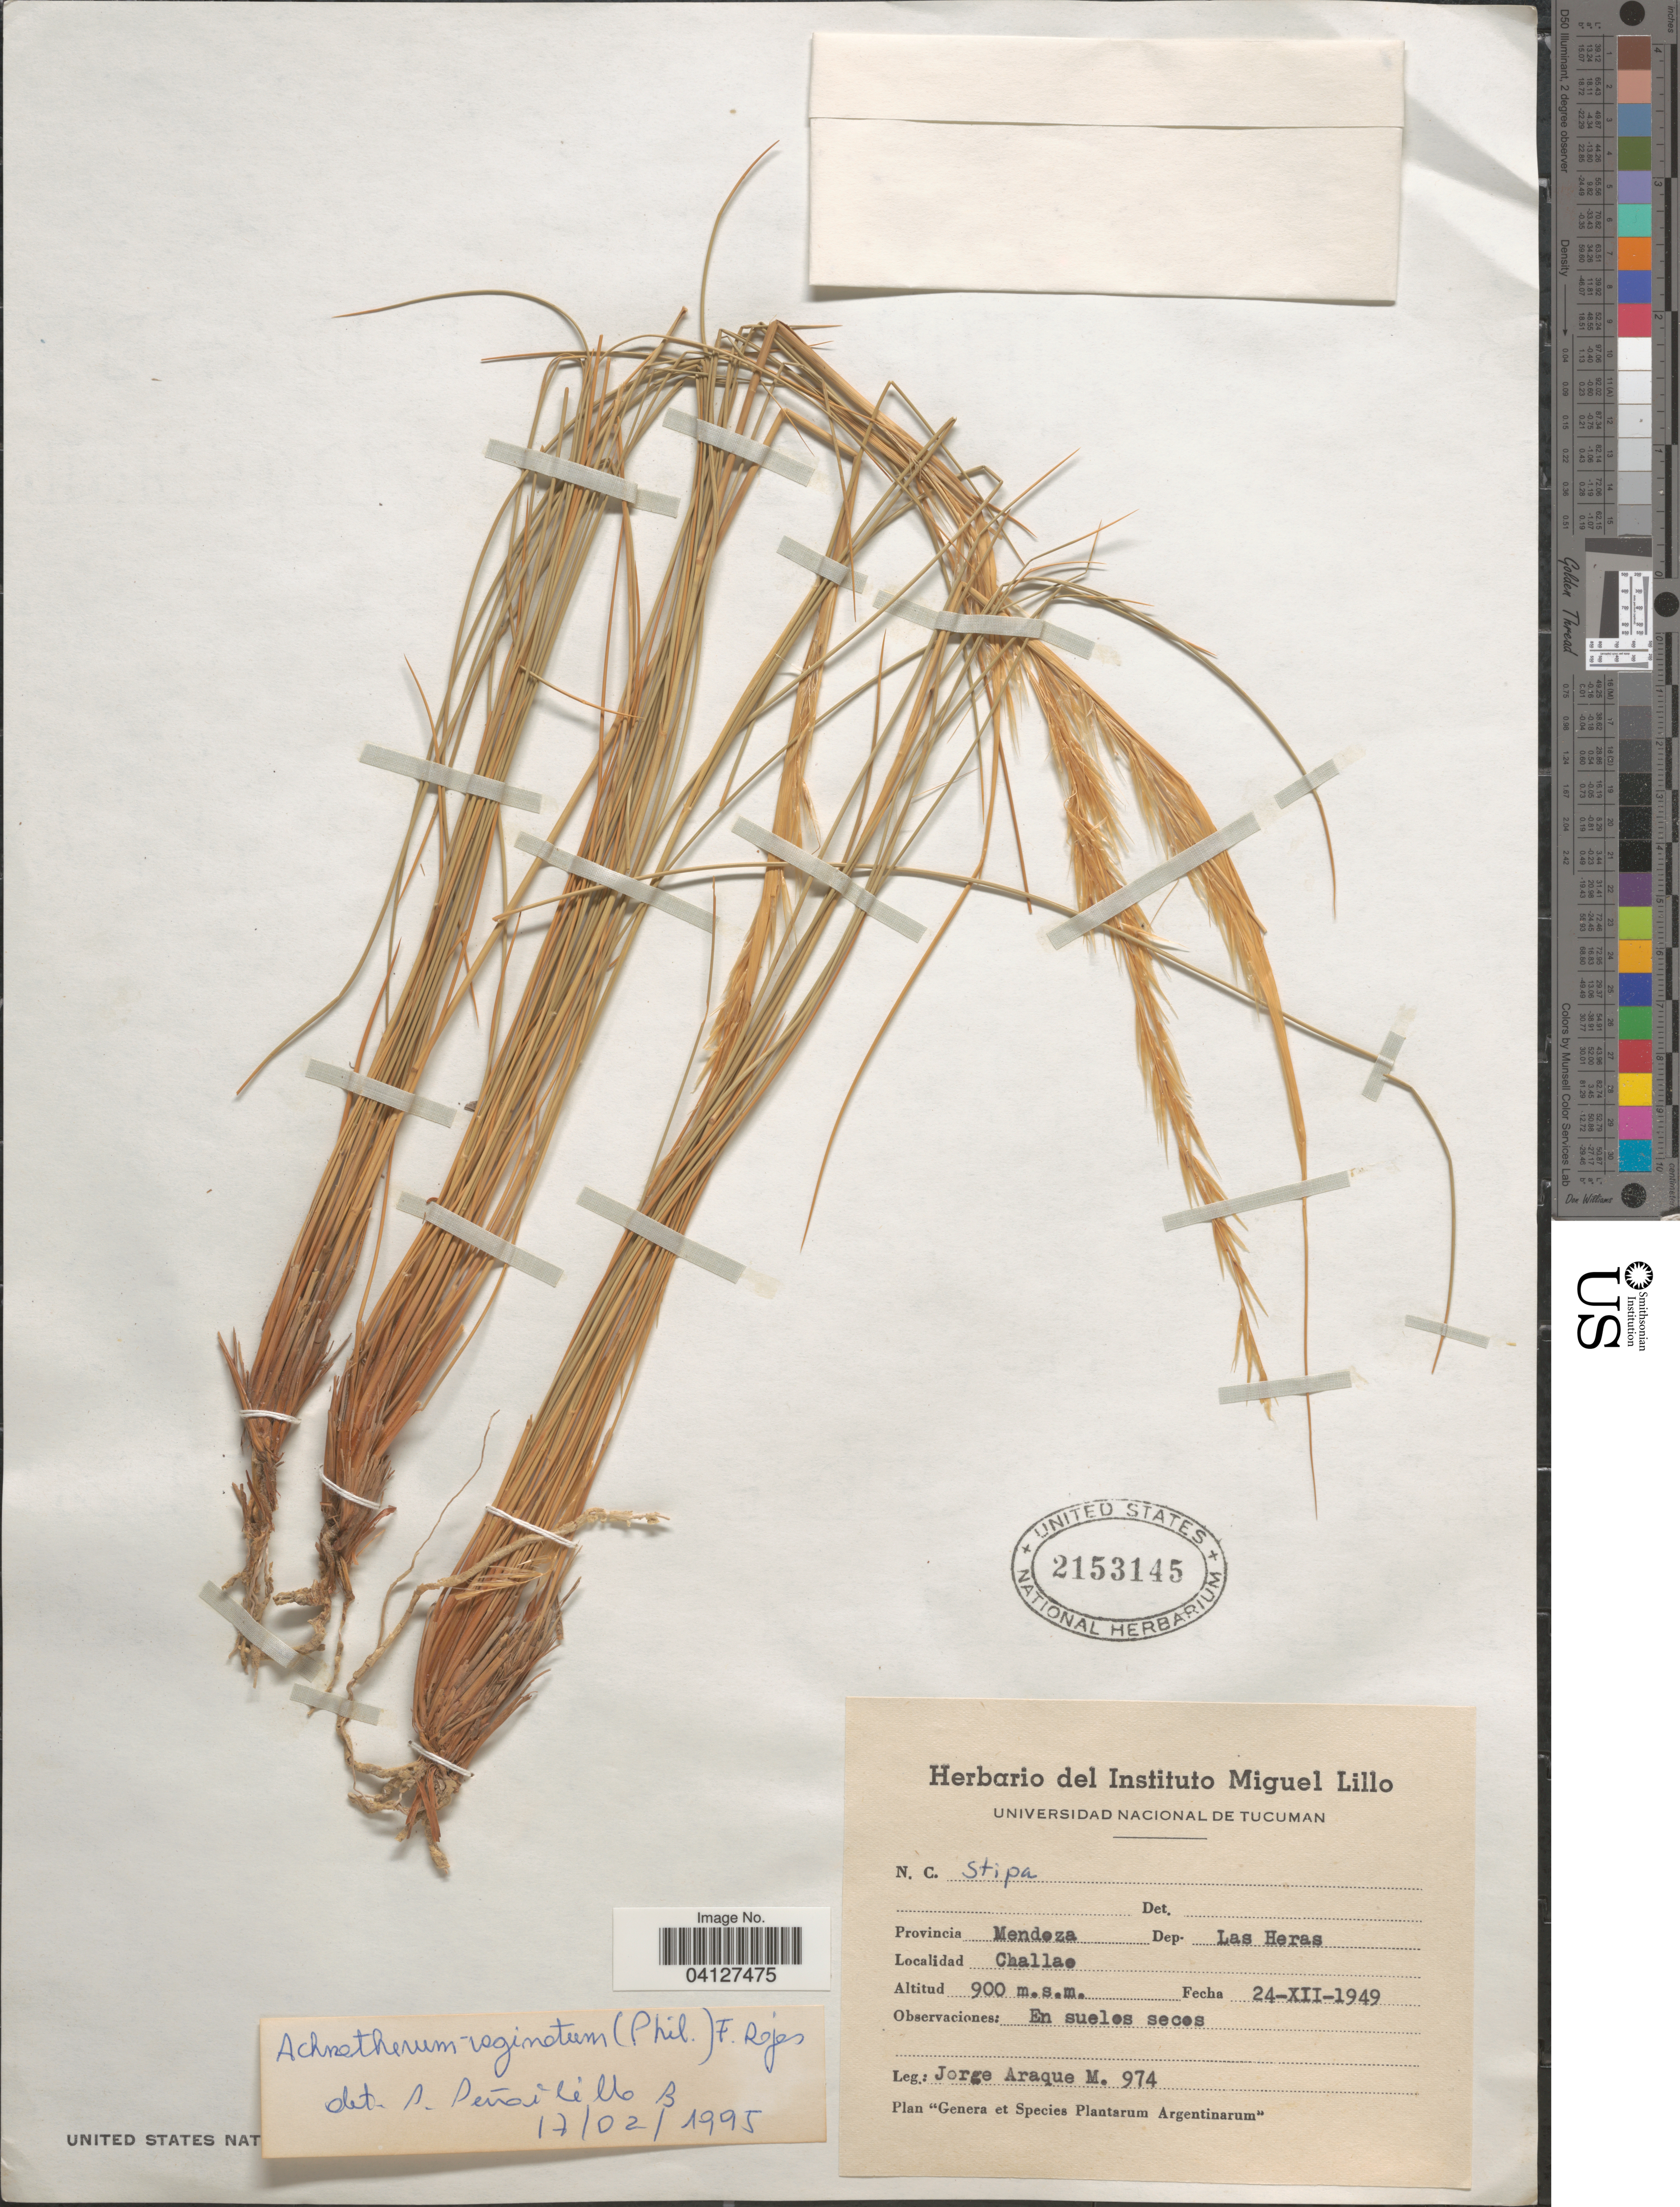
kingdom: Plantae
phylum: Tracheophyta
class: Liliopsida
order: Poales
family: Poaceae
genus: Pappostipa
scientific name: Pappostipa vaginata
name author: (Phil.) Romasch.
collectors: J. Araque Molina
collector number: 974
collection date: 1949-12-24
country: Argentina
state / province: Mendoza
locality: Dep. Las Heras. Challao.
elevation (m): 900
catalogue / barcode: US 2153145